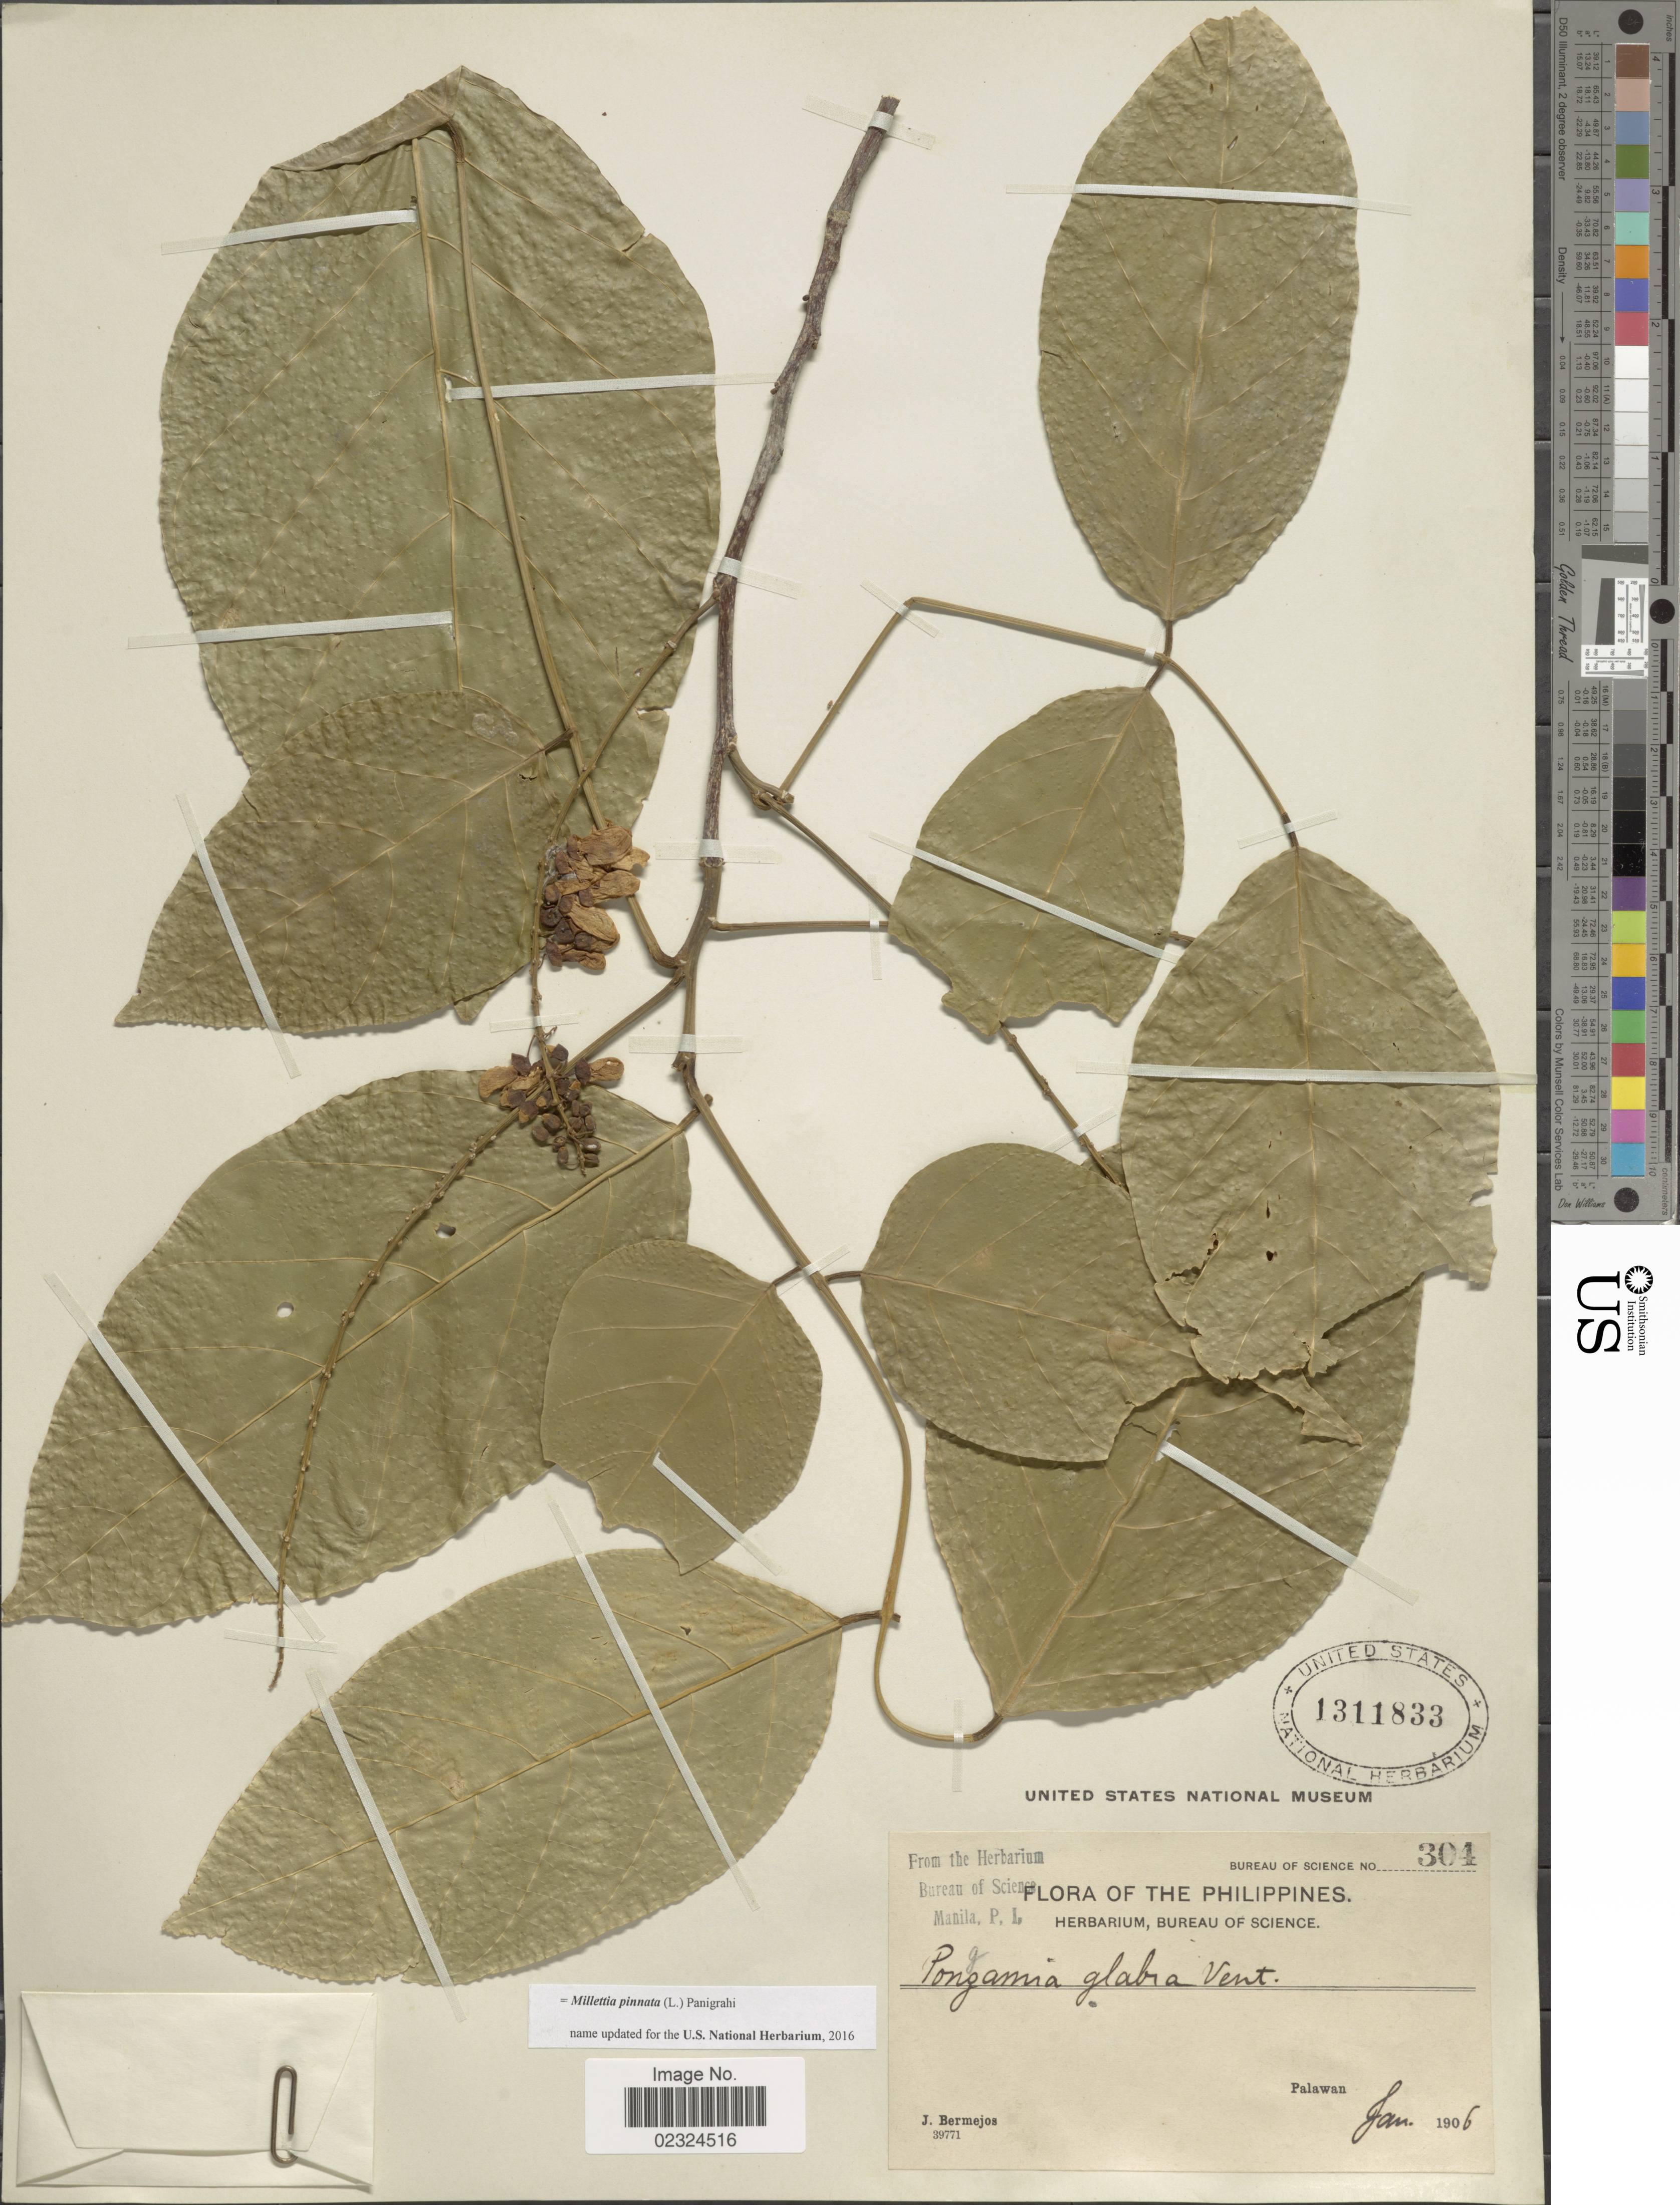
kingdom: Plantae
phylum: Tracheophyta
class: Magnoliopsida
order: Fabales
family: Fabaceae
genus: Millettia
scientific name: Millettia pinnata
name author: (L.) Panigrahi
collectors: J. Bermejos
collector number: Bureau of Science 304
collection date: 1906-01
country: Philippines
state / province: Mimaropa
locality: Palawan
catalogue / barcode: US 1311833